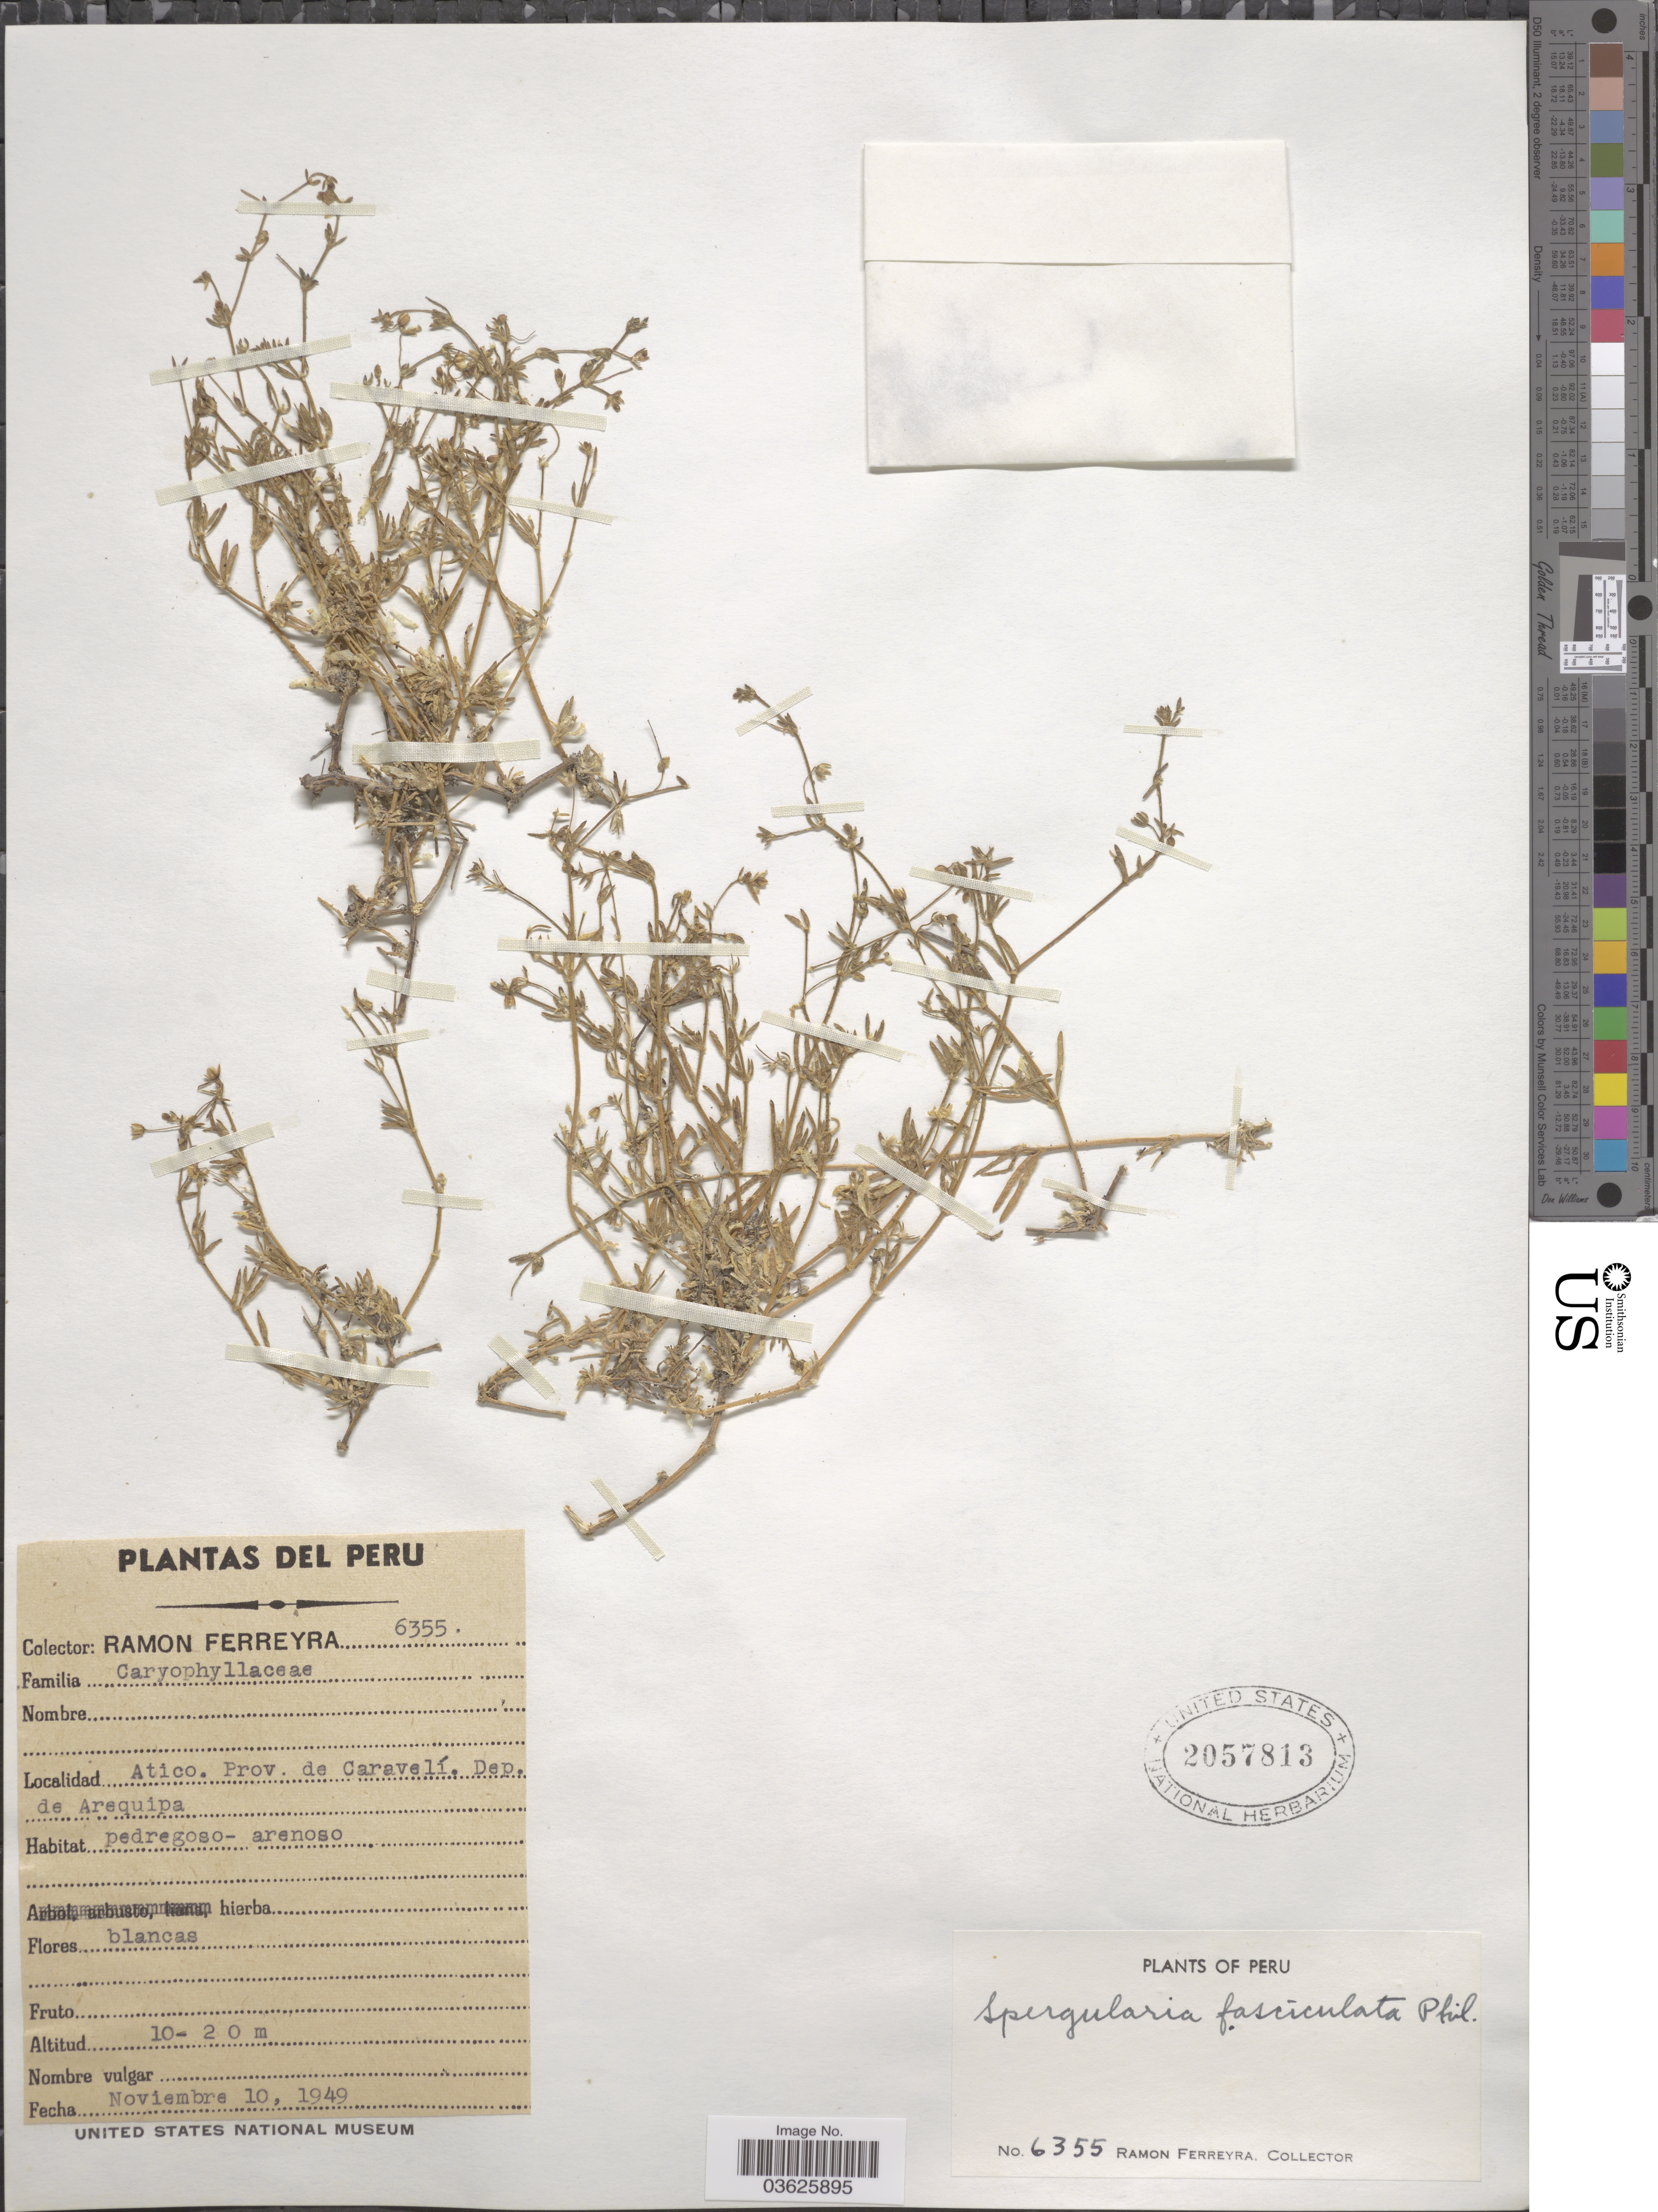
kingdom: Plantae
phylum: Tracheophyta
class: Magnoliopsida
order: Caryophyllales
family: Caryophyllaceae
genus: Spergularia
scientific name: Spergularia fasciculata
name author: Phil.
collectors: R. A. Ferreyra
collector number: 6355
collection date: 1949-11-10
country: Peru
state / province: Arequipa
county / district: Caravelí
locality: Atico. Prov. de Caravelí, Dep. de Arequipa.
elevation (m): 10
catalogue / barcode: US 2057813